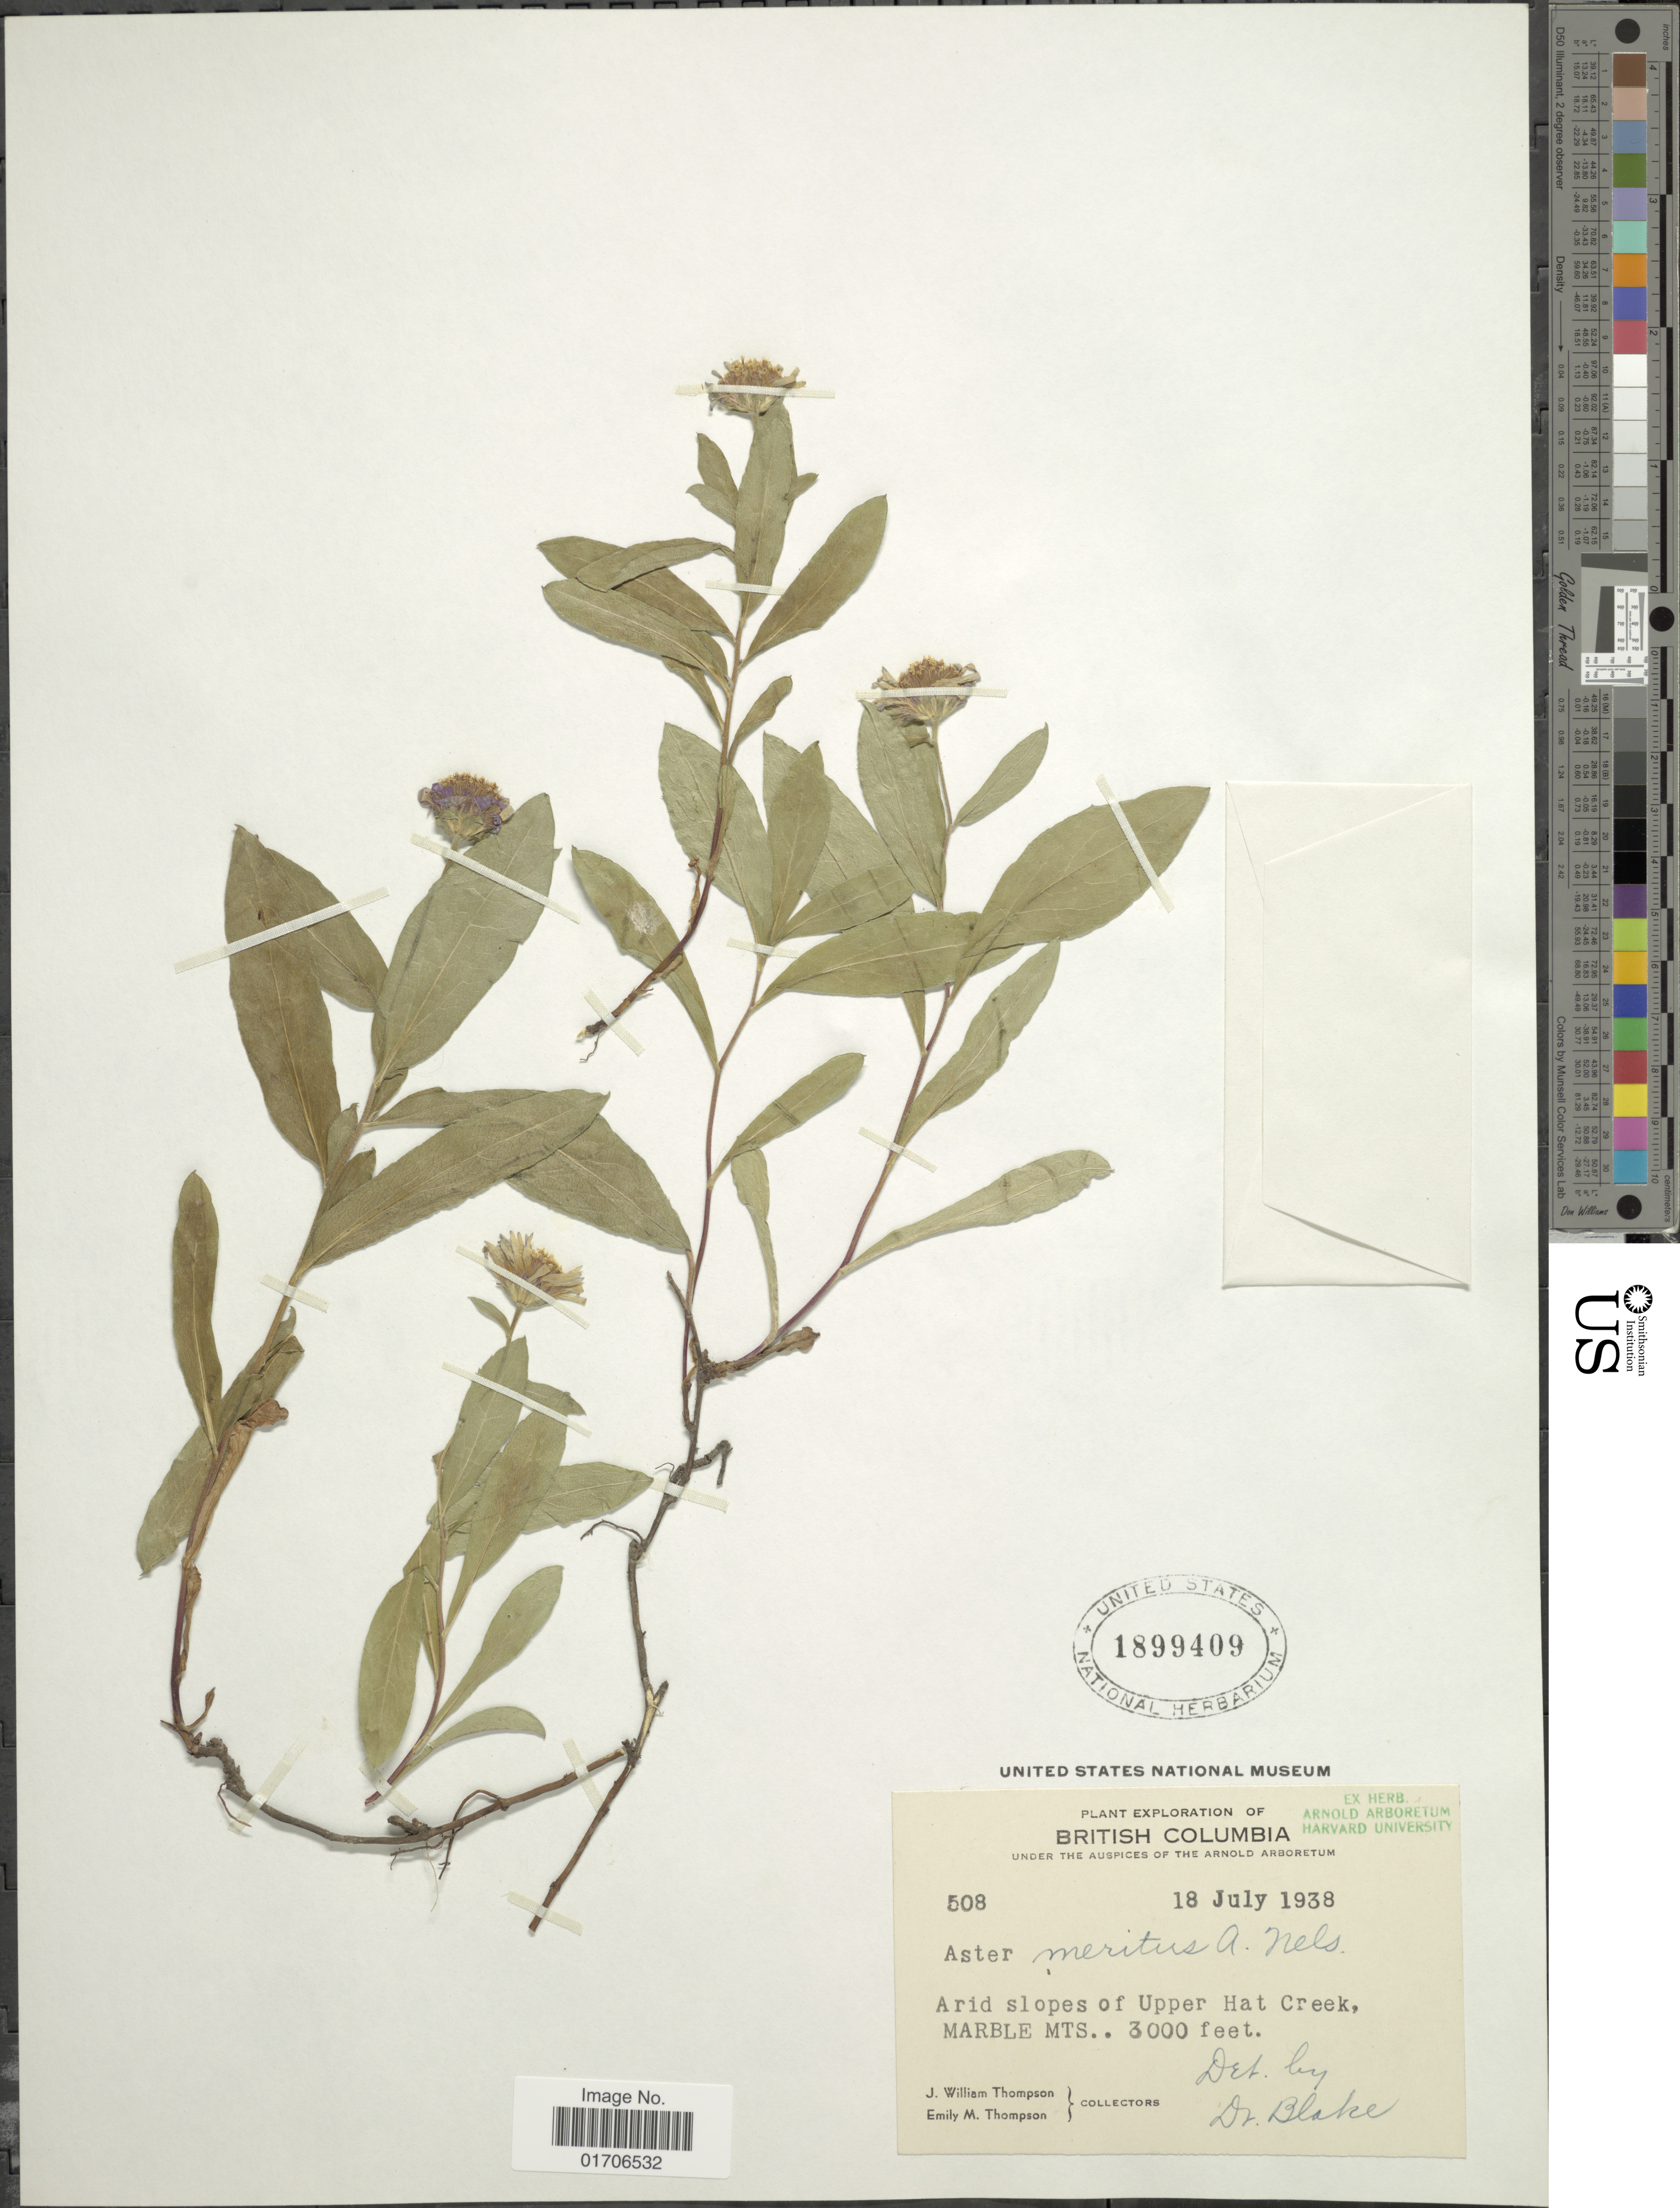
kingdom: Plantae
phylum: Tracheophyta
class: Magnoliopsida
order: Asterales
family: Asteraceae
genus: Eurybia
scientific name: Eurybia merita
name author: (A. Nelson) G.L. Nesom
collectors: J. W. Thompson & E. M. Thompson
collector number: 508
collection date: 1938-07-18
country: Canada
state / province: British Columbia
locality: British Columbia. Arid slopes of Upper Hat Creek, Marble Mts.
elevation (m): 914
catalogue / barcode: US 1899409